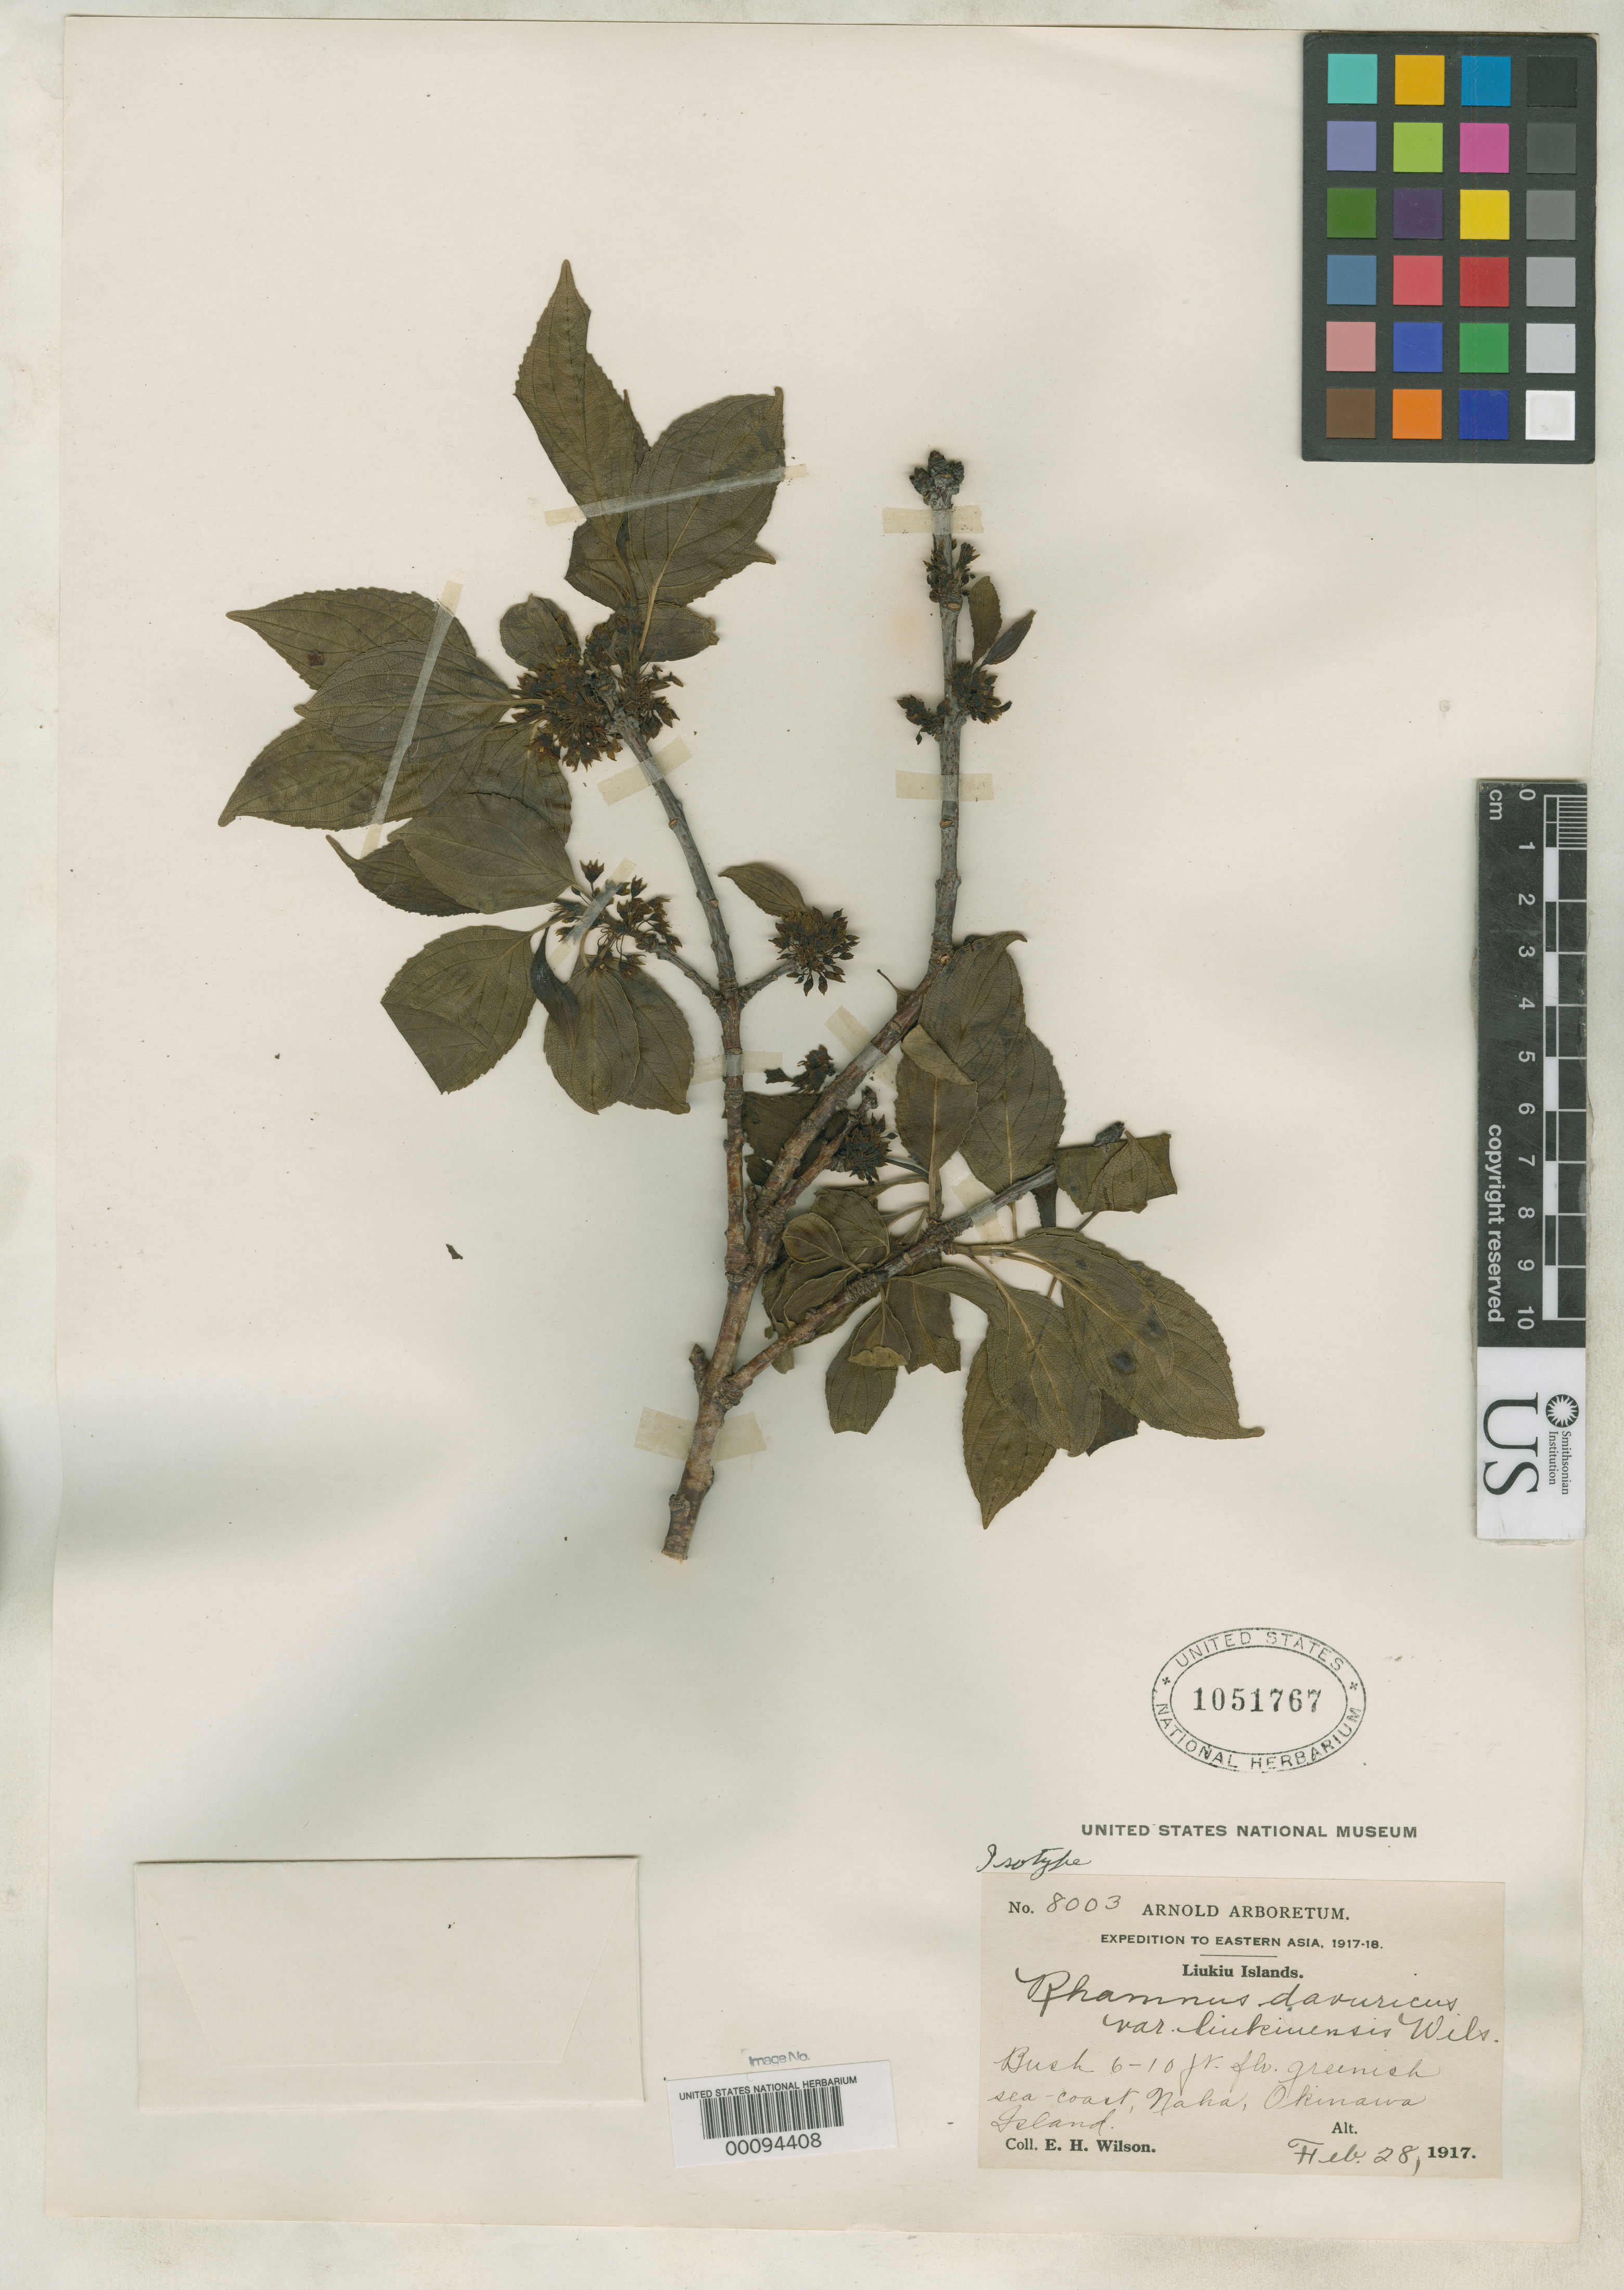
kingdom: Plantae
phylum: Tracheophyta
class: Magnoliopsida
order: Rosales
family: Rhamnaceae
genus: Rhamnus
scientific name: Rhamnus davurica var. liukiuensis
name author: E.H. Wilson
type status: Isotype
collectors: E. H. Wilson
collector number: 8003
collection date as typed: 28 Feb 1917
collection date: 1917-02-28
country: Japan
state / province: Okinawa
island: Okinawa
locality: Naka.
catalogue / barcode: US 1051767